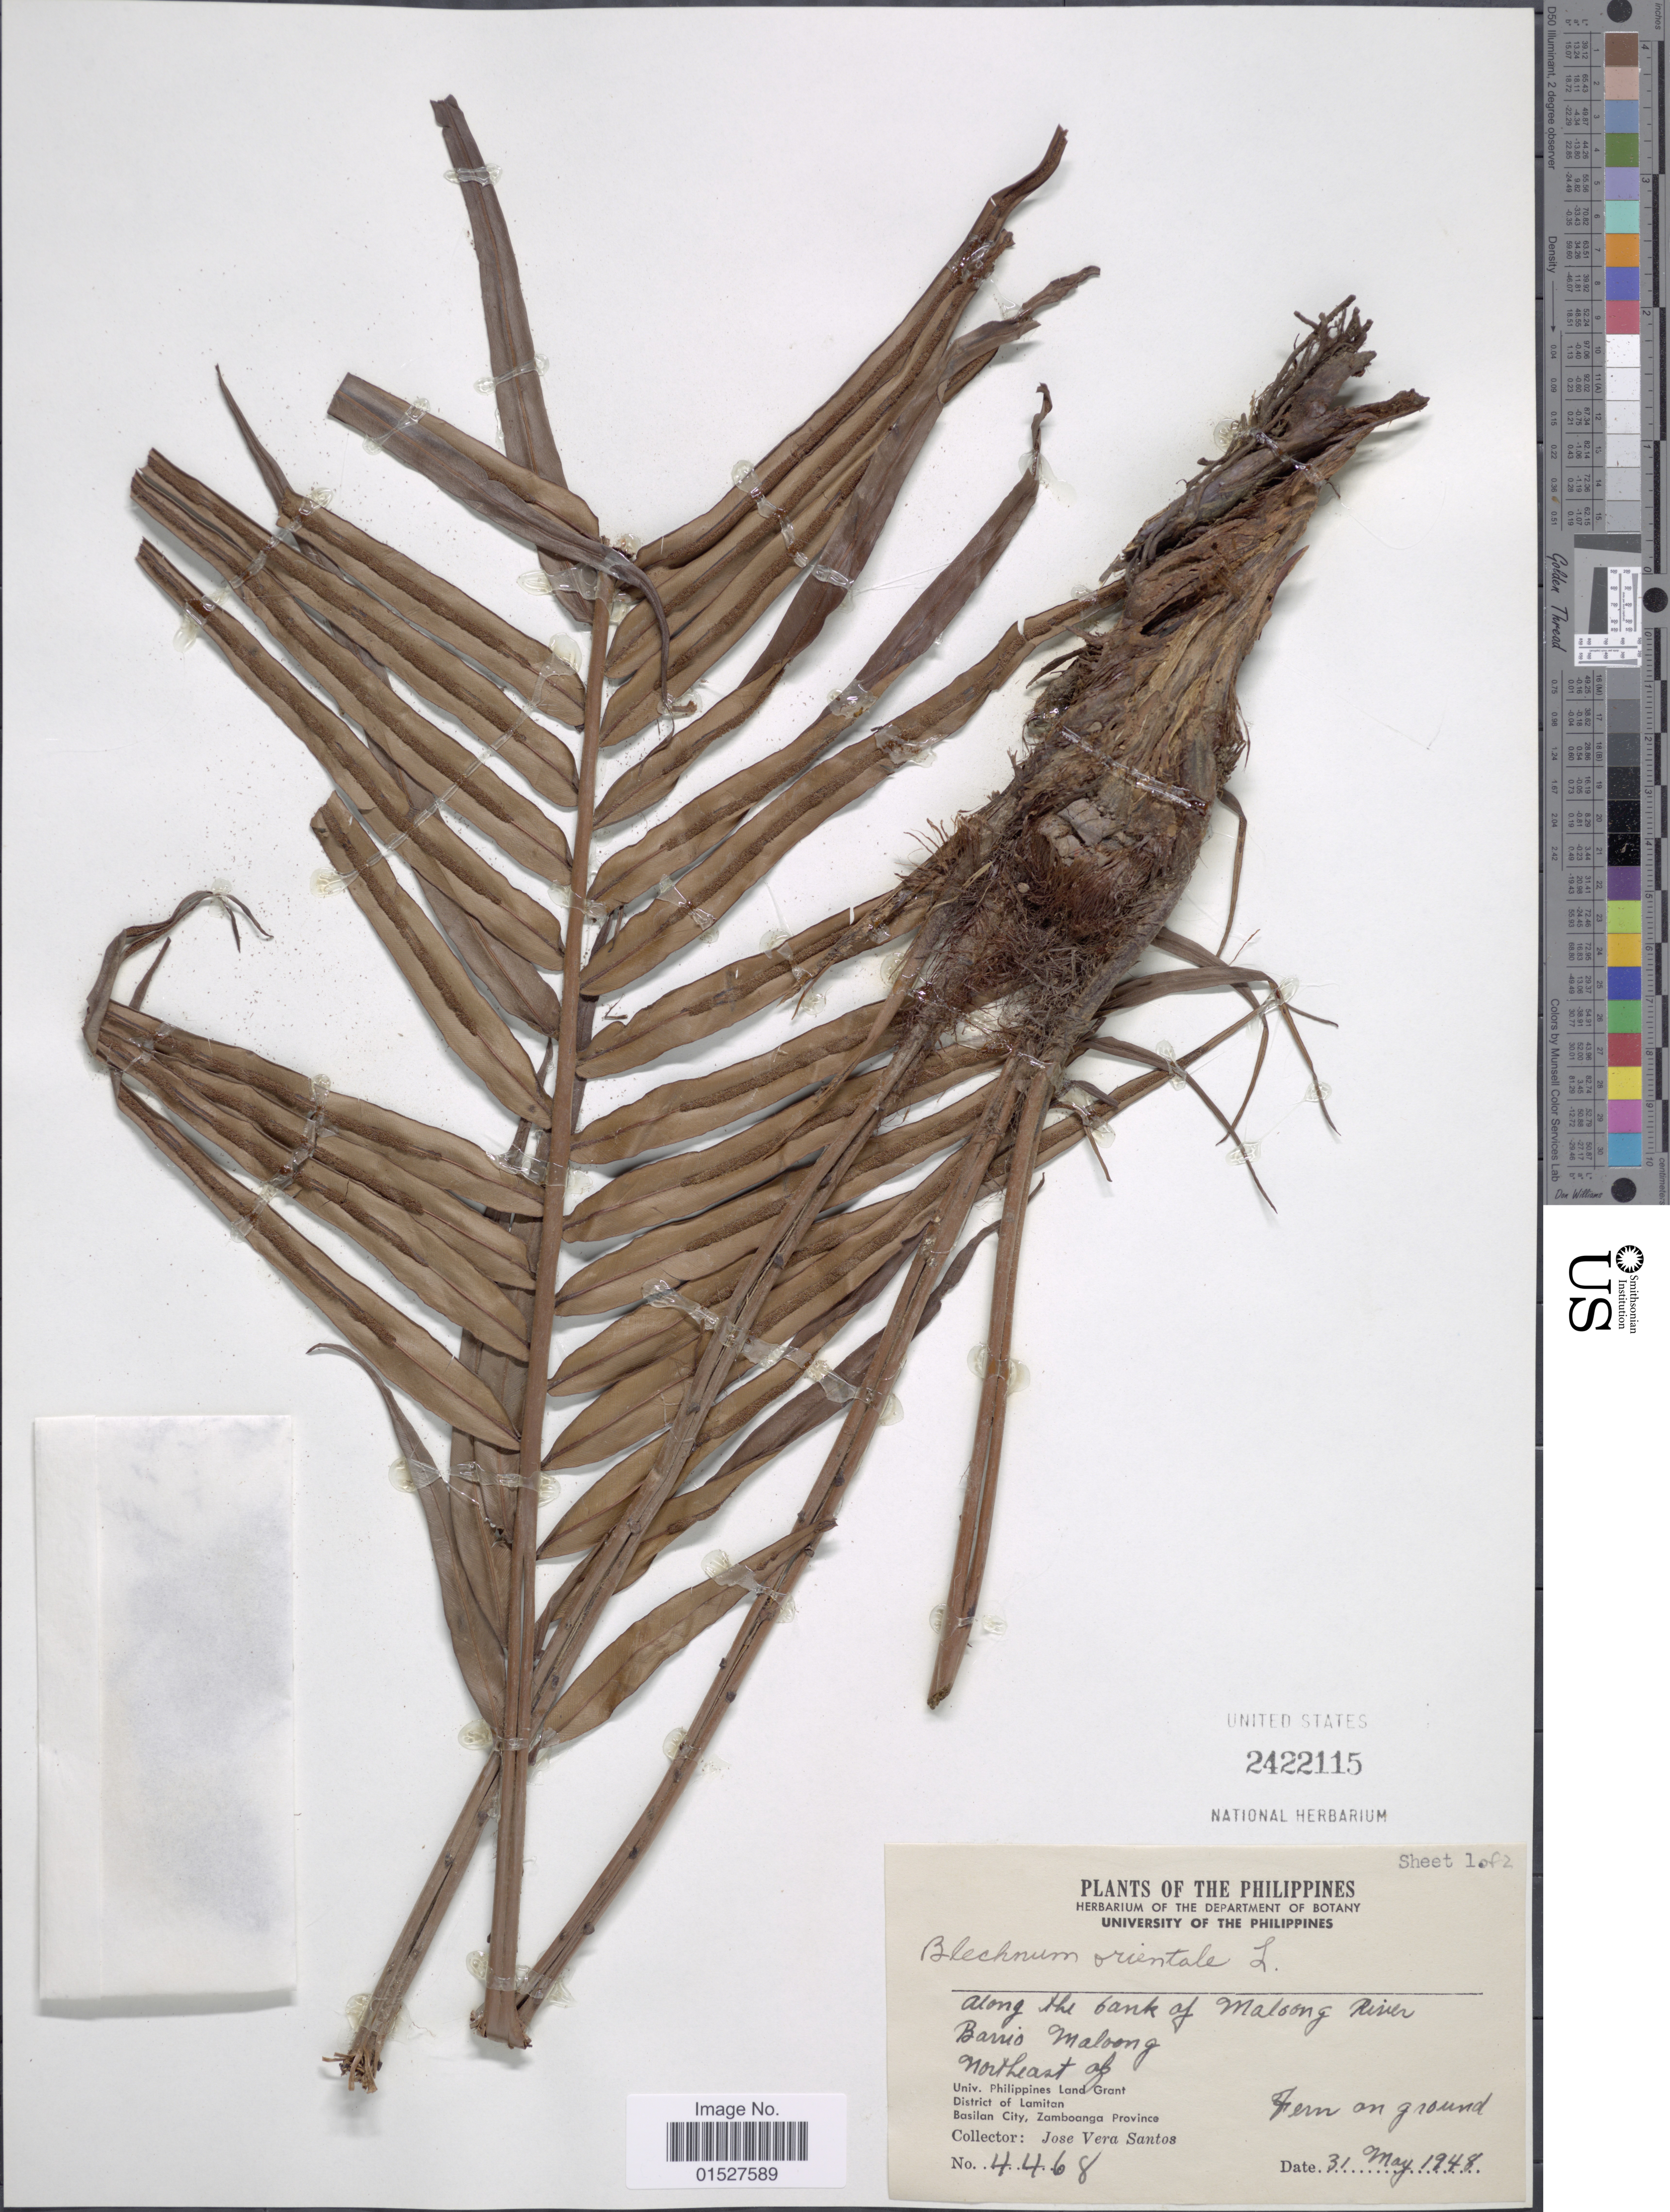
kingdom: Plantae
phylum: Tracheophyta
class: Polypodiopsida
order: Polypodiales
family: Blechnaceae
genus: Blechnum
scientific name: Blechnum orientale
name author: L.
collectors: J. Vera Santos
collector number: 4468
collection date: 1948-05-31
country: Philippines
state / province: Zamboanga Peninsula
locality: Along the bank of Malong River. Barrio Maloong. Northeast of Univ. Philippines Land Grant. District of Lamitan. Basilan City, Zamboanga Province.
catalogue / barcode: US 2422115